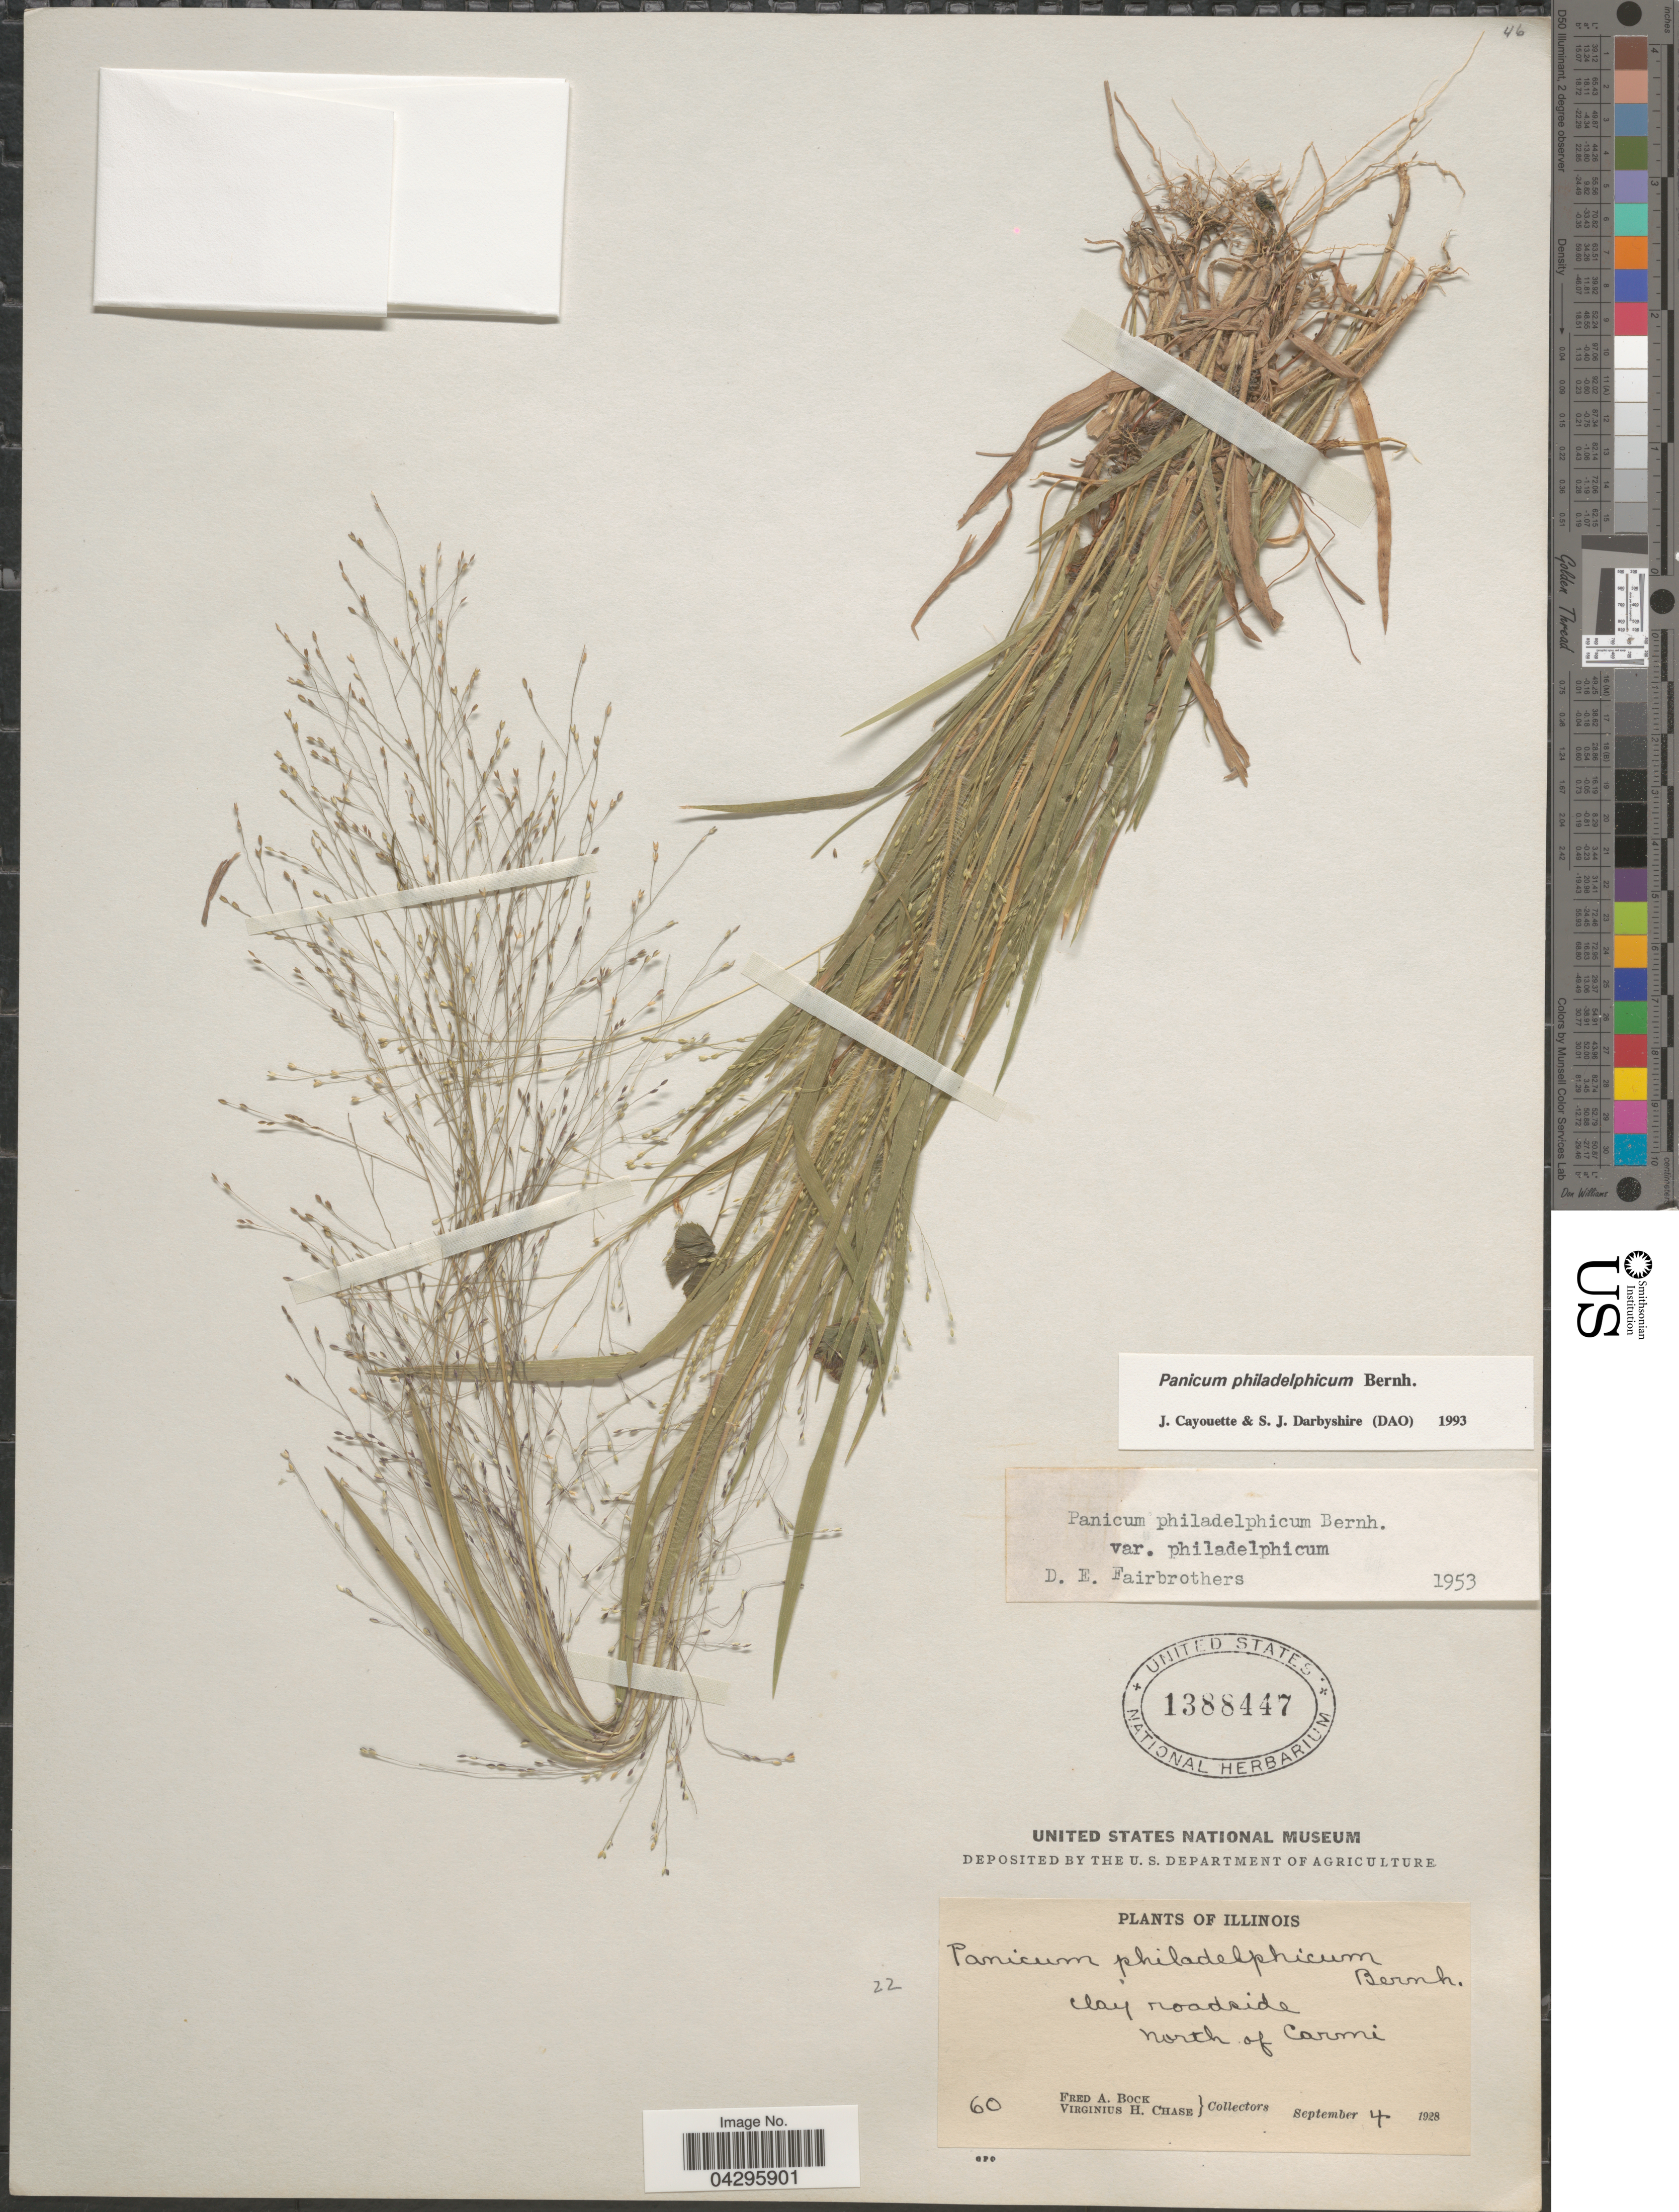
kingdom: Plantae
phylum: Tracheophyta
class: Liliopsida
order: Poales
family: Poaceae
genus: Panicum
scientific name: Panicum philadelphicum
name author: Bernh. ex Trin.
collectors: F. Bock & V. H. Chase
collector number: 60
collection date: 1928-09-04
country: United States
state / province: Illinois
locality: Clay roadside, North of Carmi.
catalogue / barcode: US 1388447